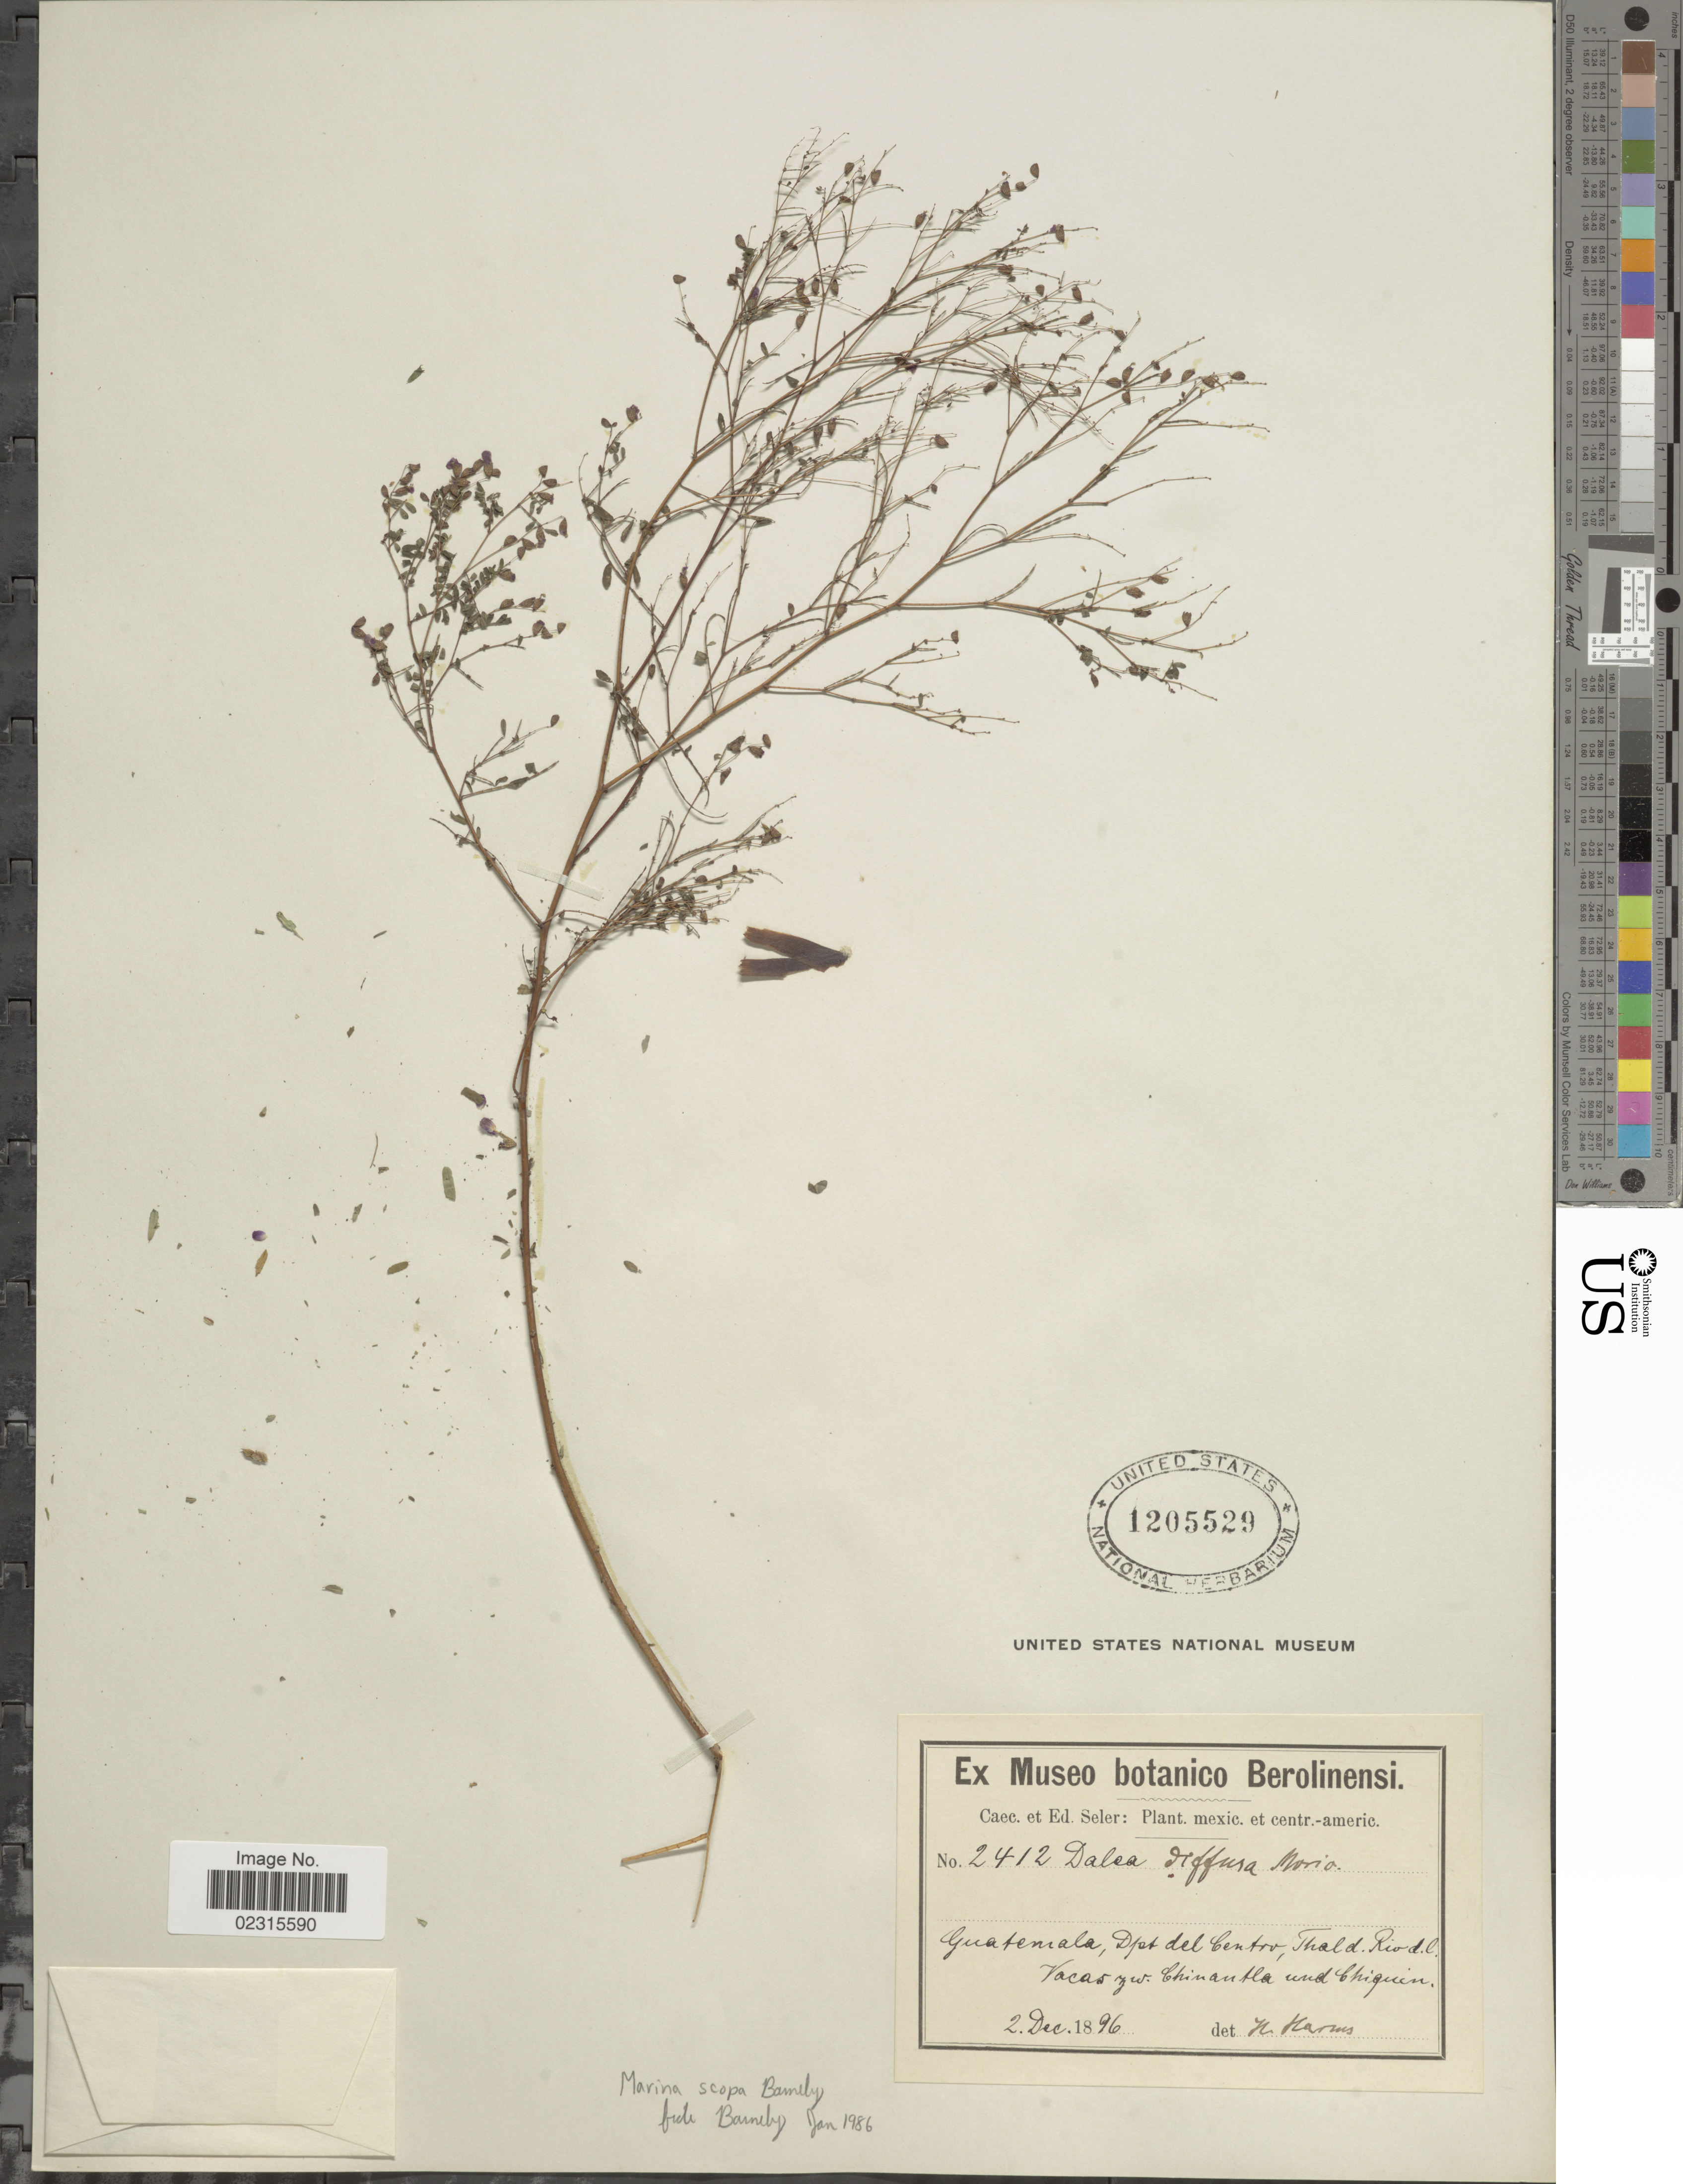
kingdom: Plantae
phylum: Tracheophyta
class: Magnoliopsida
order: Fabales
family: Fabaceae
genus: Marina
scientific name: Marina scopa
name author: Barneby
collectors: ex Caec. et Ed Seler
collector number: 2412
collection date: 1896-12-02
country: Guatemala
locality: Guatemala, Dpt del Centro, Thold. Ri d. l. Vaca z.w. Chinan und Chiquin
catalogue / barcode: US 1205529